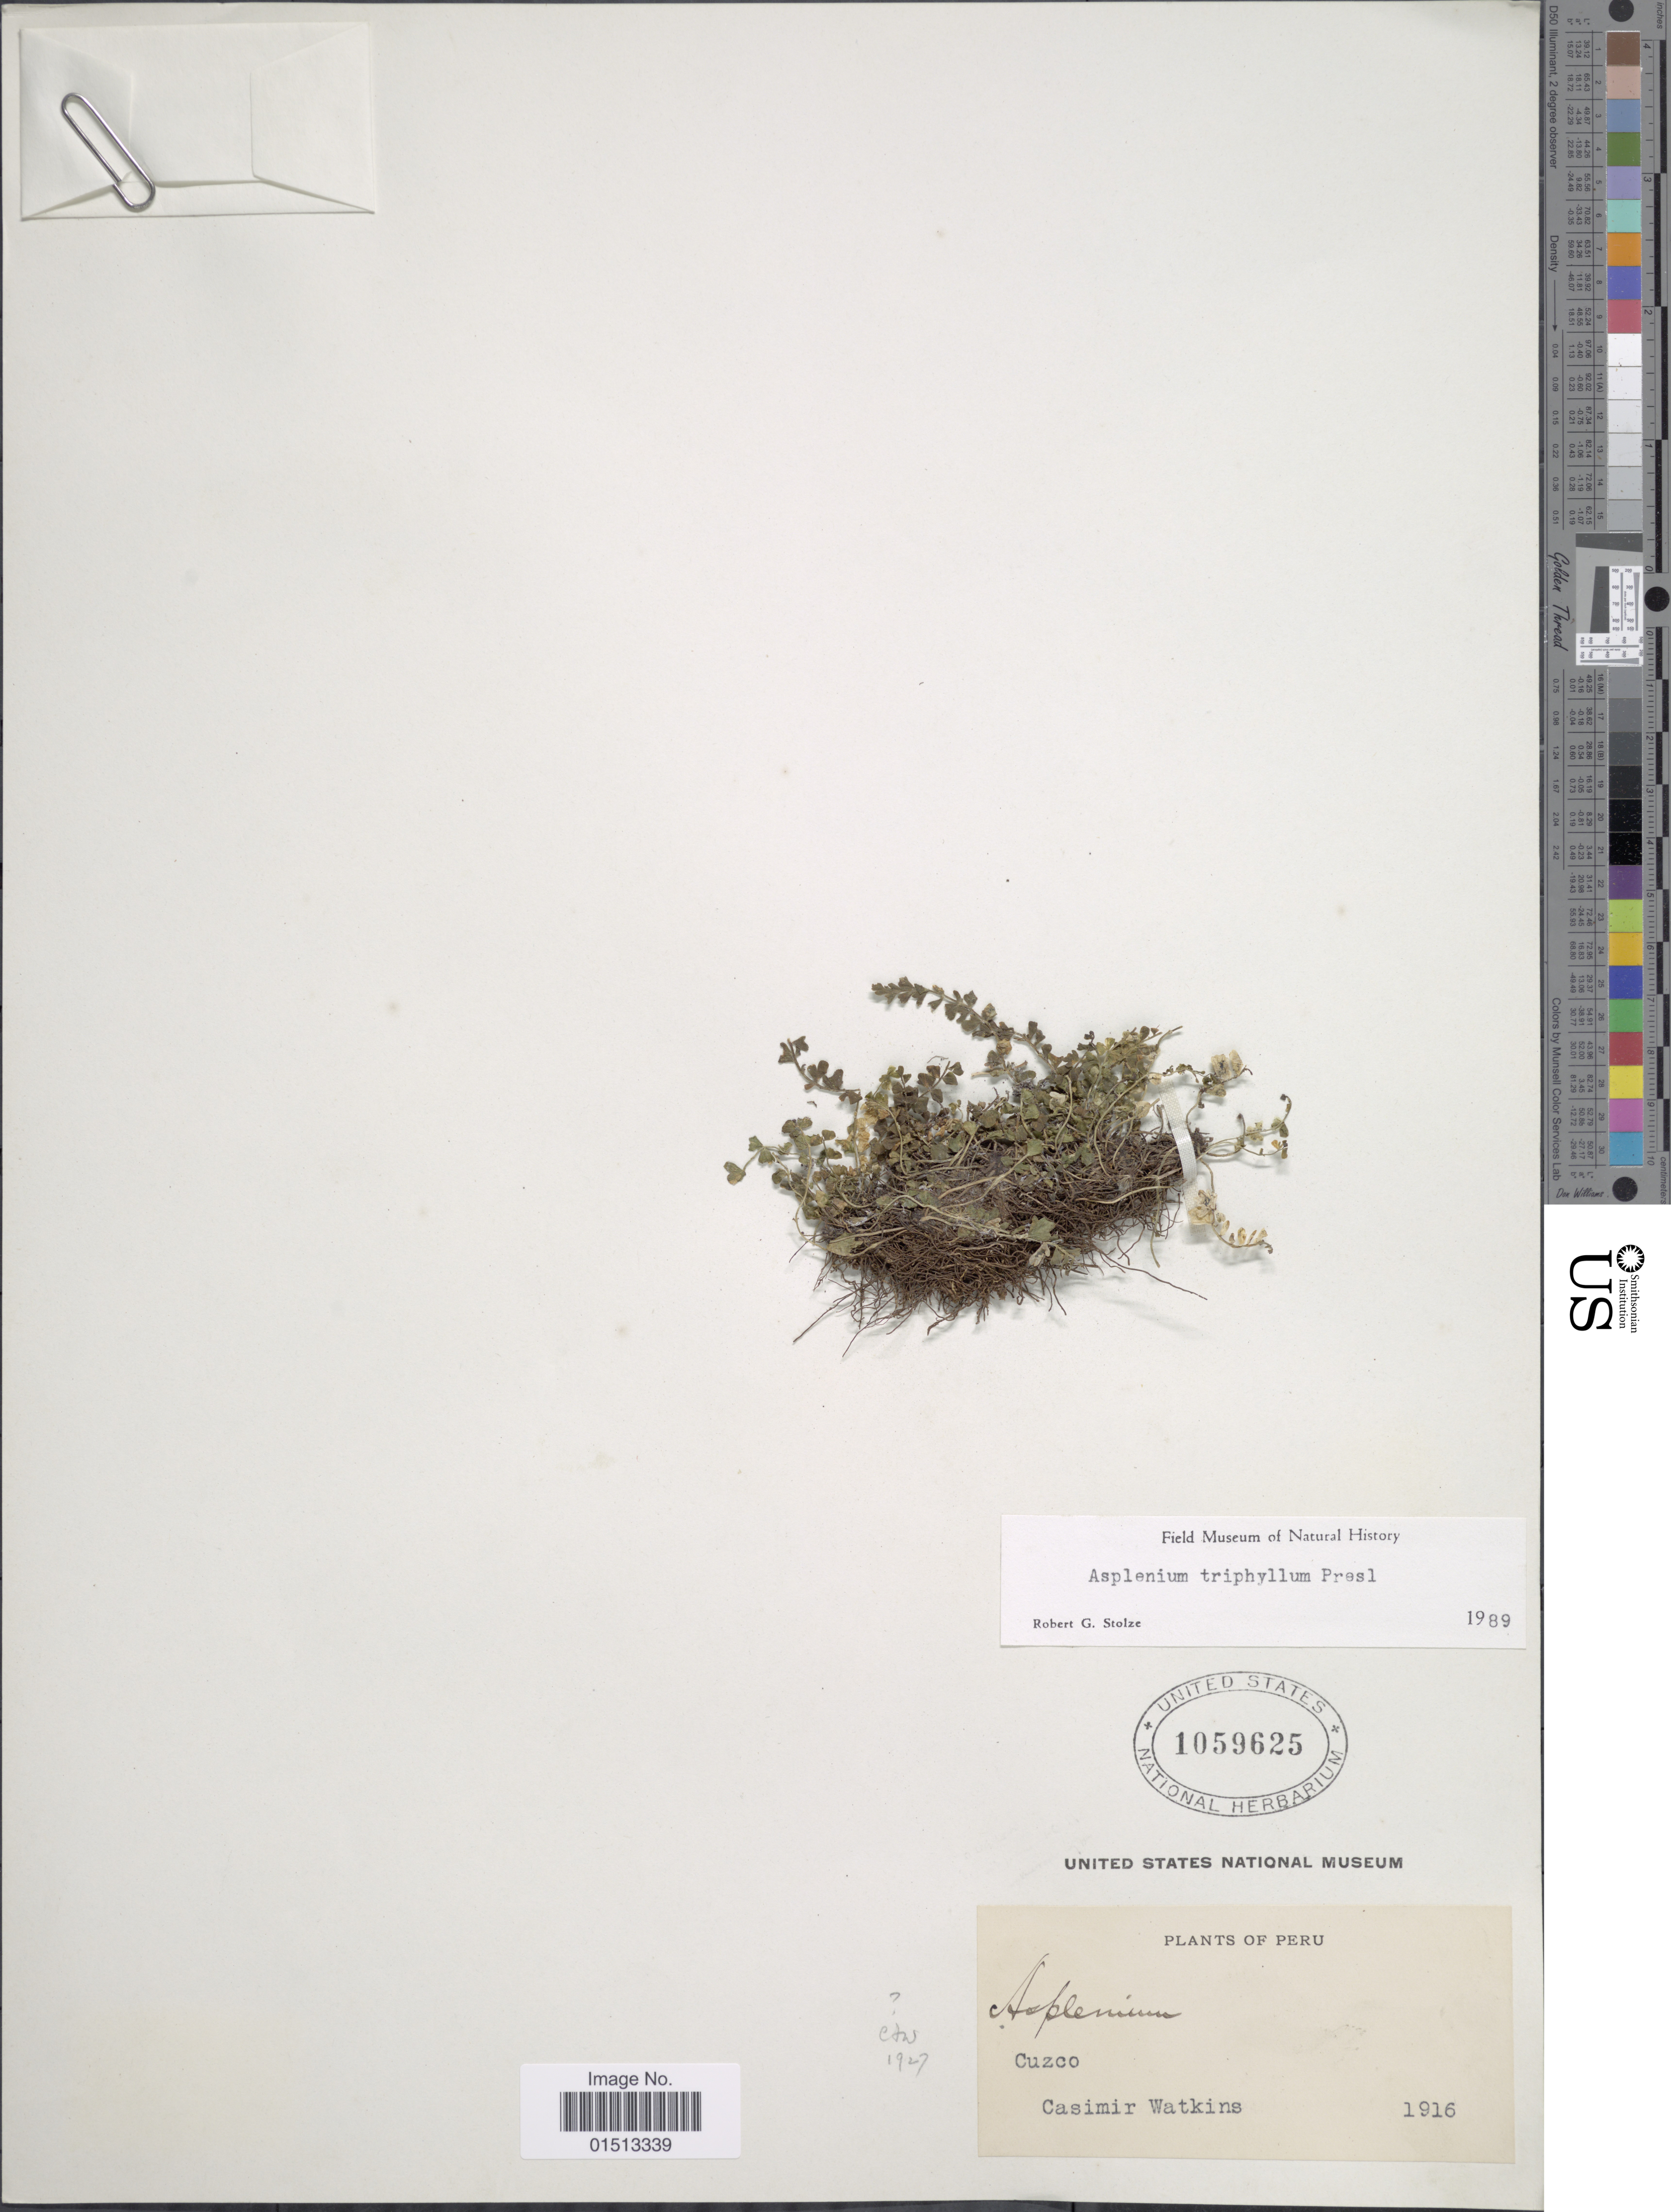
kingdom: Plantae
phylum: Tracheophyta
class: Polypodiopsida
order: Polypodiales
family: Aspleniaceae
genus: Asplenium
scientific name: Asplenium triphyllum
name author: C. Presl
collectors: C. Watkins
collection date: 1916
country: Peru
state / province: Cusco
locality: Cuzco.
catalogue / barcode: US 1059625